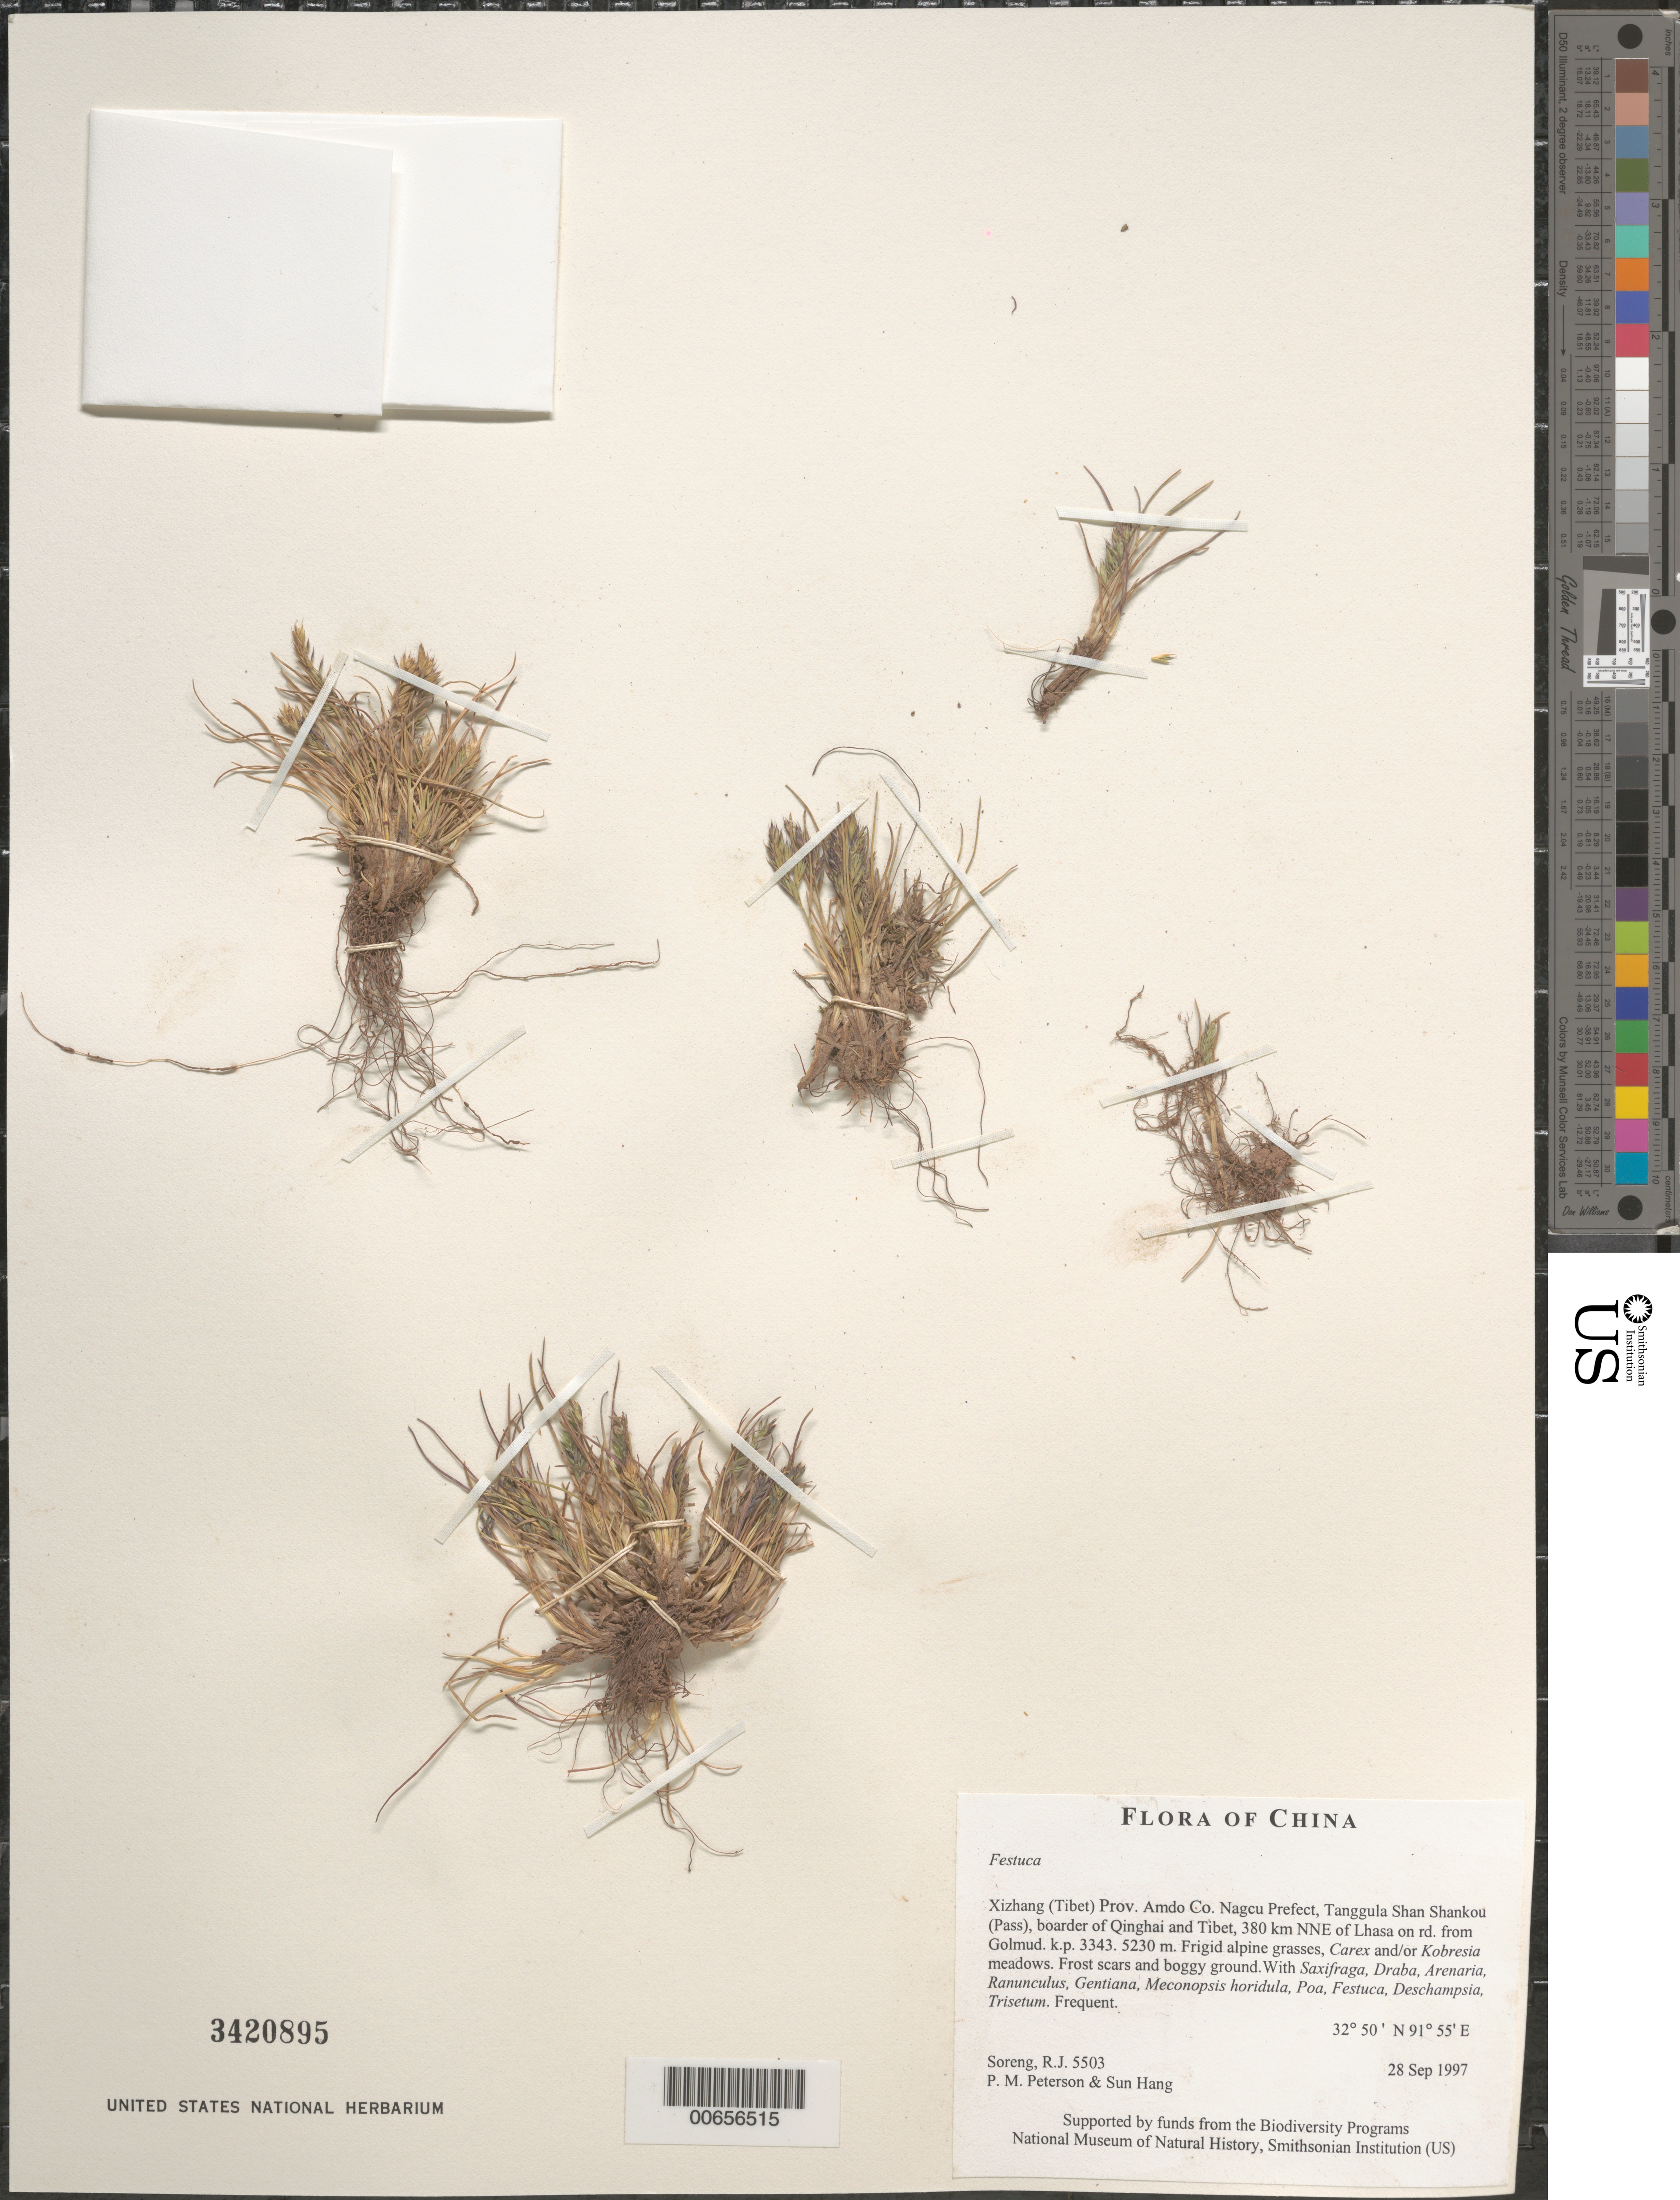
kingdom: Plantae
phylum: Tracheophyta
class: Liliopsida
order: Poales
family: Poaceae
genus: Festuca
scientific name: Festuca sp.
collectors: R. J. Soreng, P. M. Peterson & Sun Hang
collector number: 5503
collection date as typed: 28 Sep 1997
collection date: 1997-09-28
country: China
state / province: Xizang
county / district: Amdo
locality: Nagcu Prefect, Tanggula Shan Shankou (Pass), boarder of Qinghai and Tibet, 380 km NNE of Lhasa on rd. from Golmud. k.p. 3343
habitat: Frigid alpine grasses, Carex and/or Kobresia meadows. Frost scars and boggy ground.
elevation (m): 5230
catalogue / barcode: US 3420895